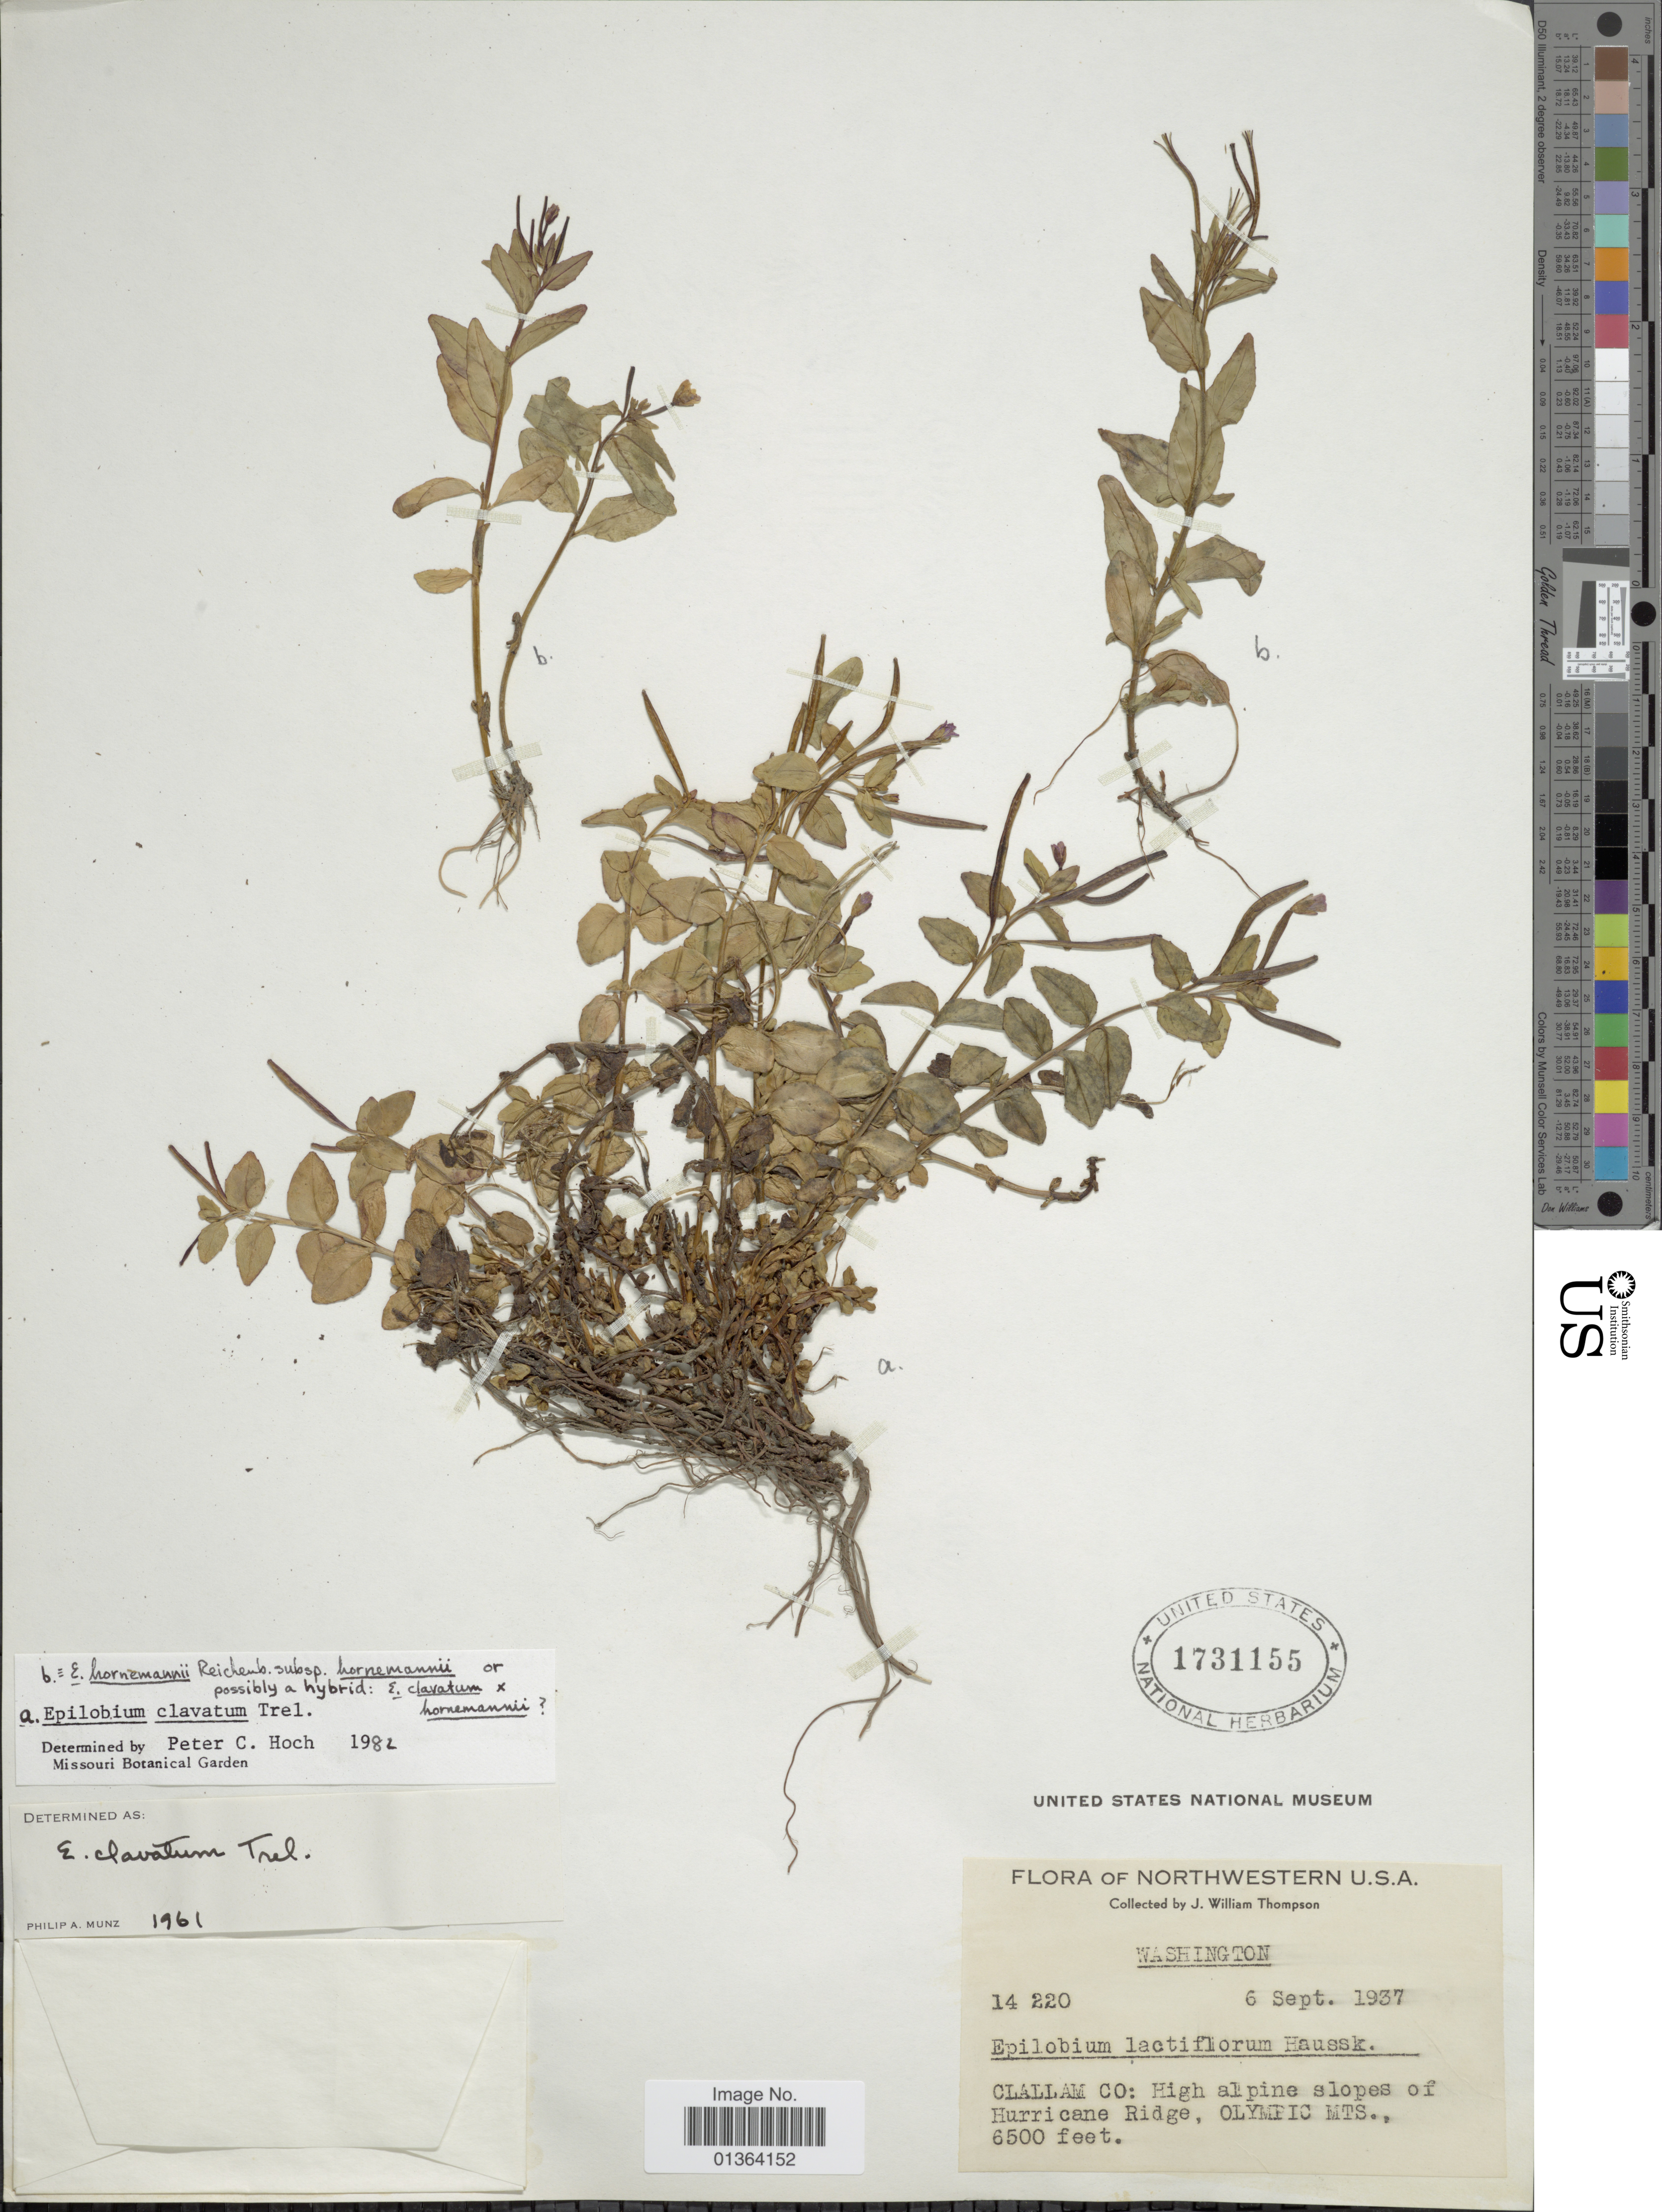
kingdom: Plantae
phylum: Tracheophyta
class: Magnoliopsida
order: Myrtales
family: Onagraceae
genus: Epilobium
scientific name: Epilobium clavatum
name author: Hausskn.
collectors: J. W. Thompson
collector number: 14220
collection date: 1937-09-06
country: United States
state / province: Washington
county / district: Clallam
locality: Clallam Co.: High alpine slopes of Hurricane Ridge, Olympic Mts.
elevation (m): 1981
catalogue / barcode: US 1731155